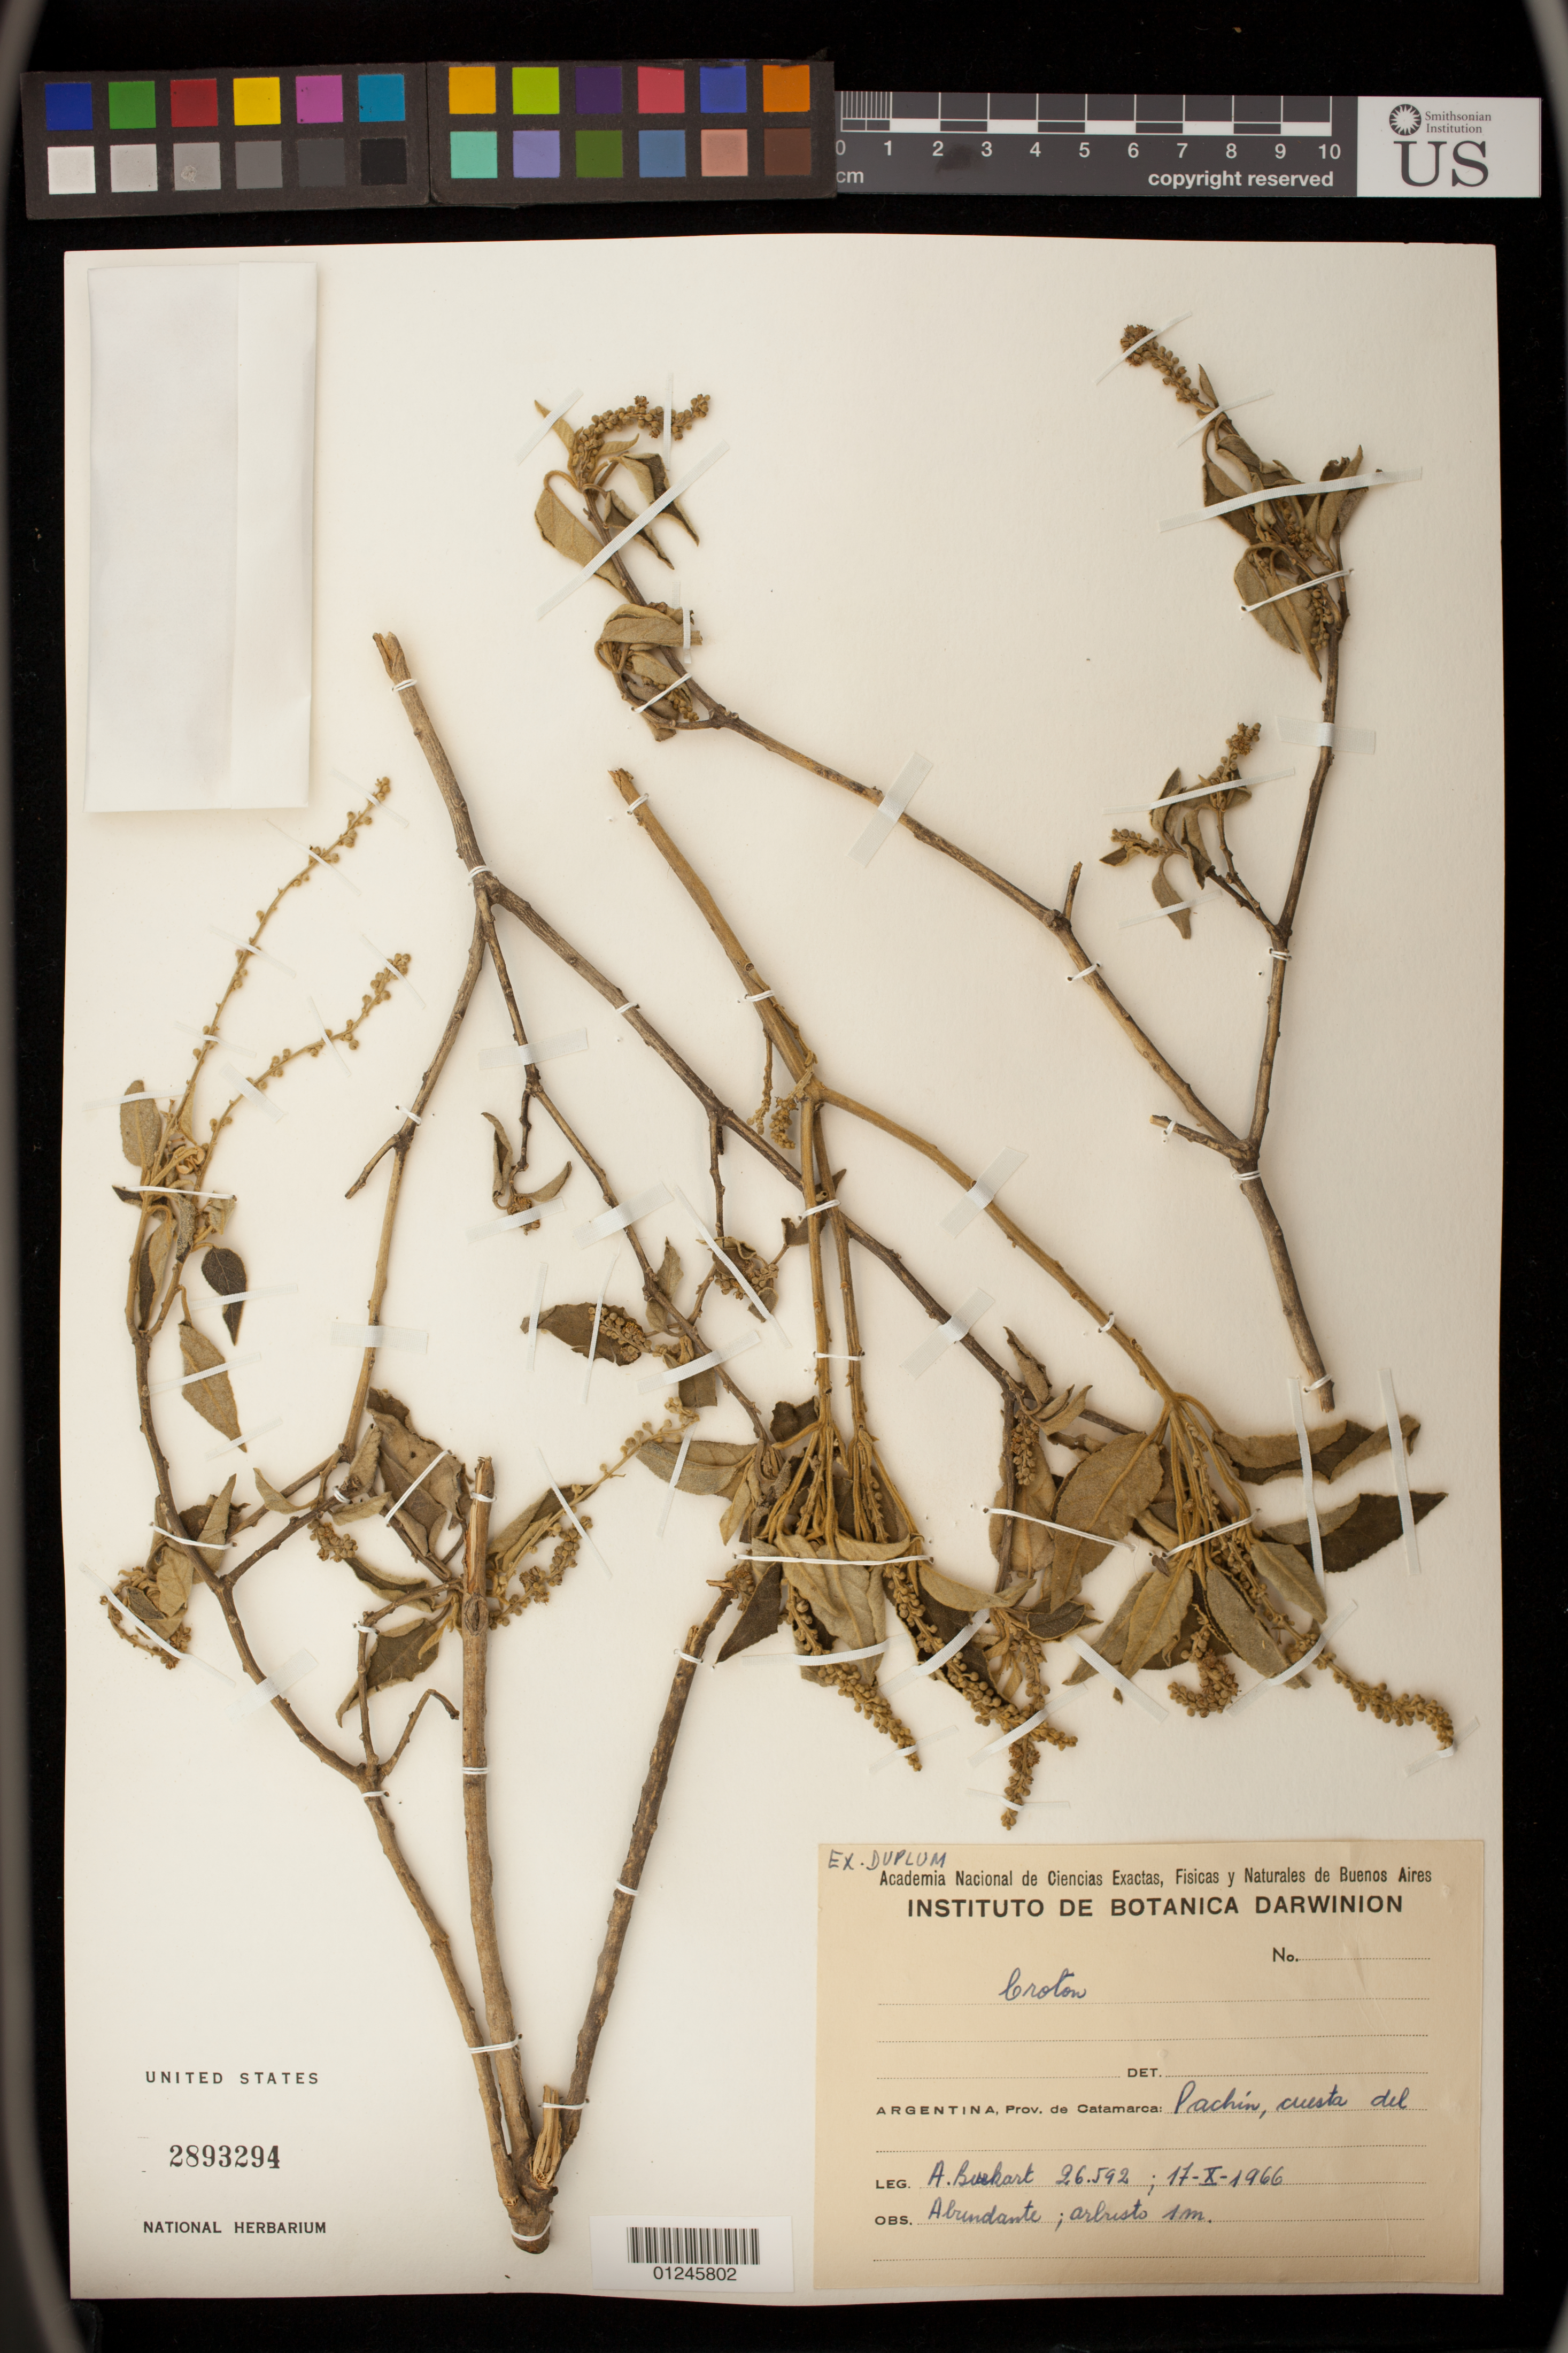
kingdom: Plantae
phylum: Tracheophyta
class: Magnoliopsida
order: Malpighiales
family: Euphorbiaceae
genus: Croton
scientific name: Croton sp.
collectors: A. Buckart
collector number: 26592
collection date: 1966-10-17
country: Argentina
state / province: Catamarca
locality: Pachin, cuesta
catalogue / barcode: US 2893294